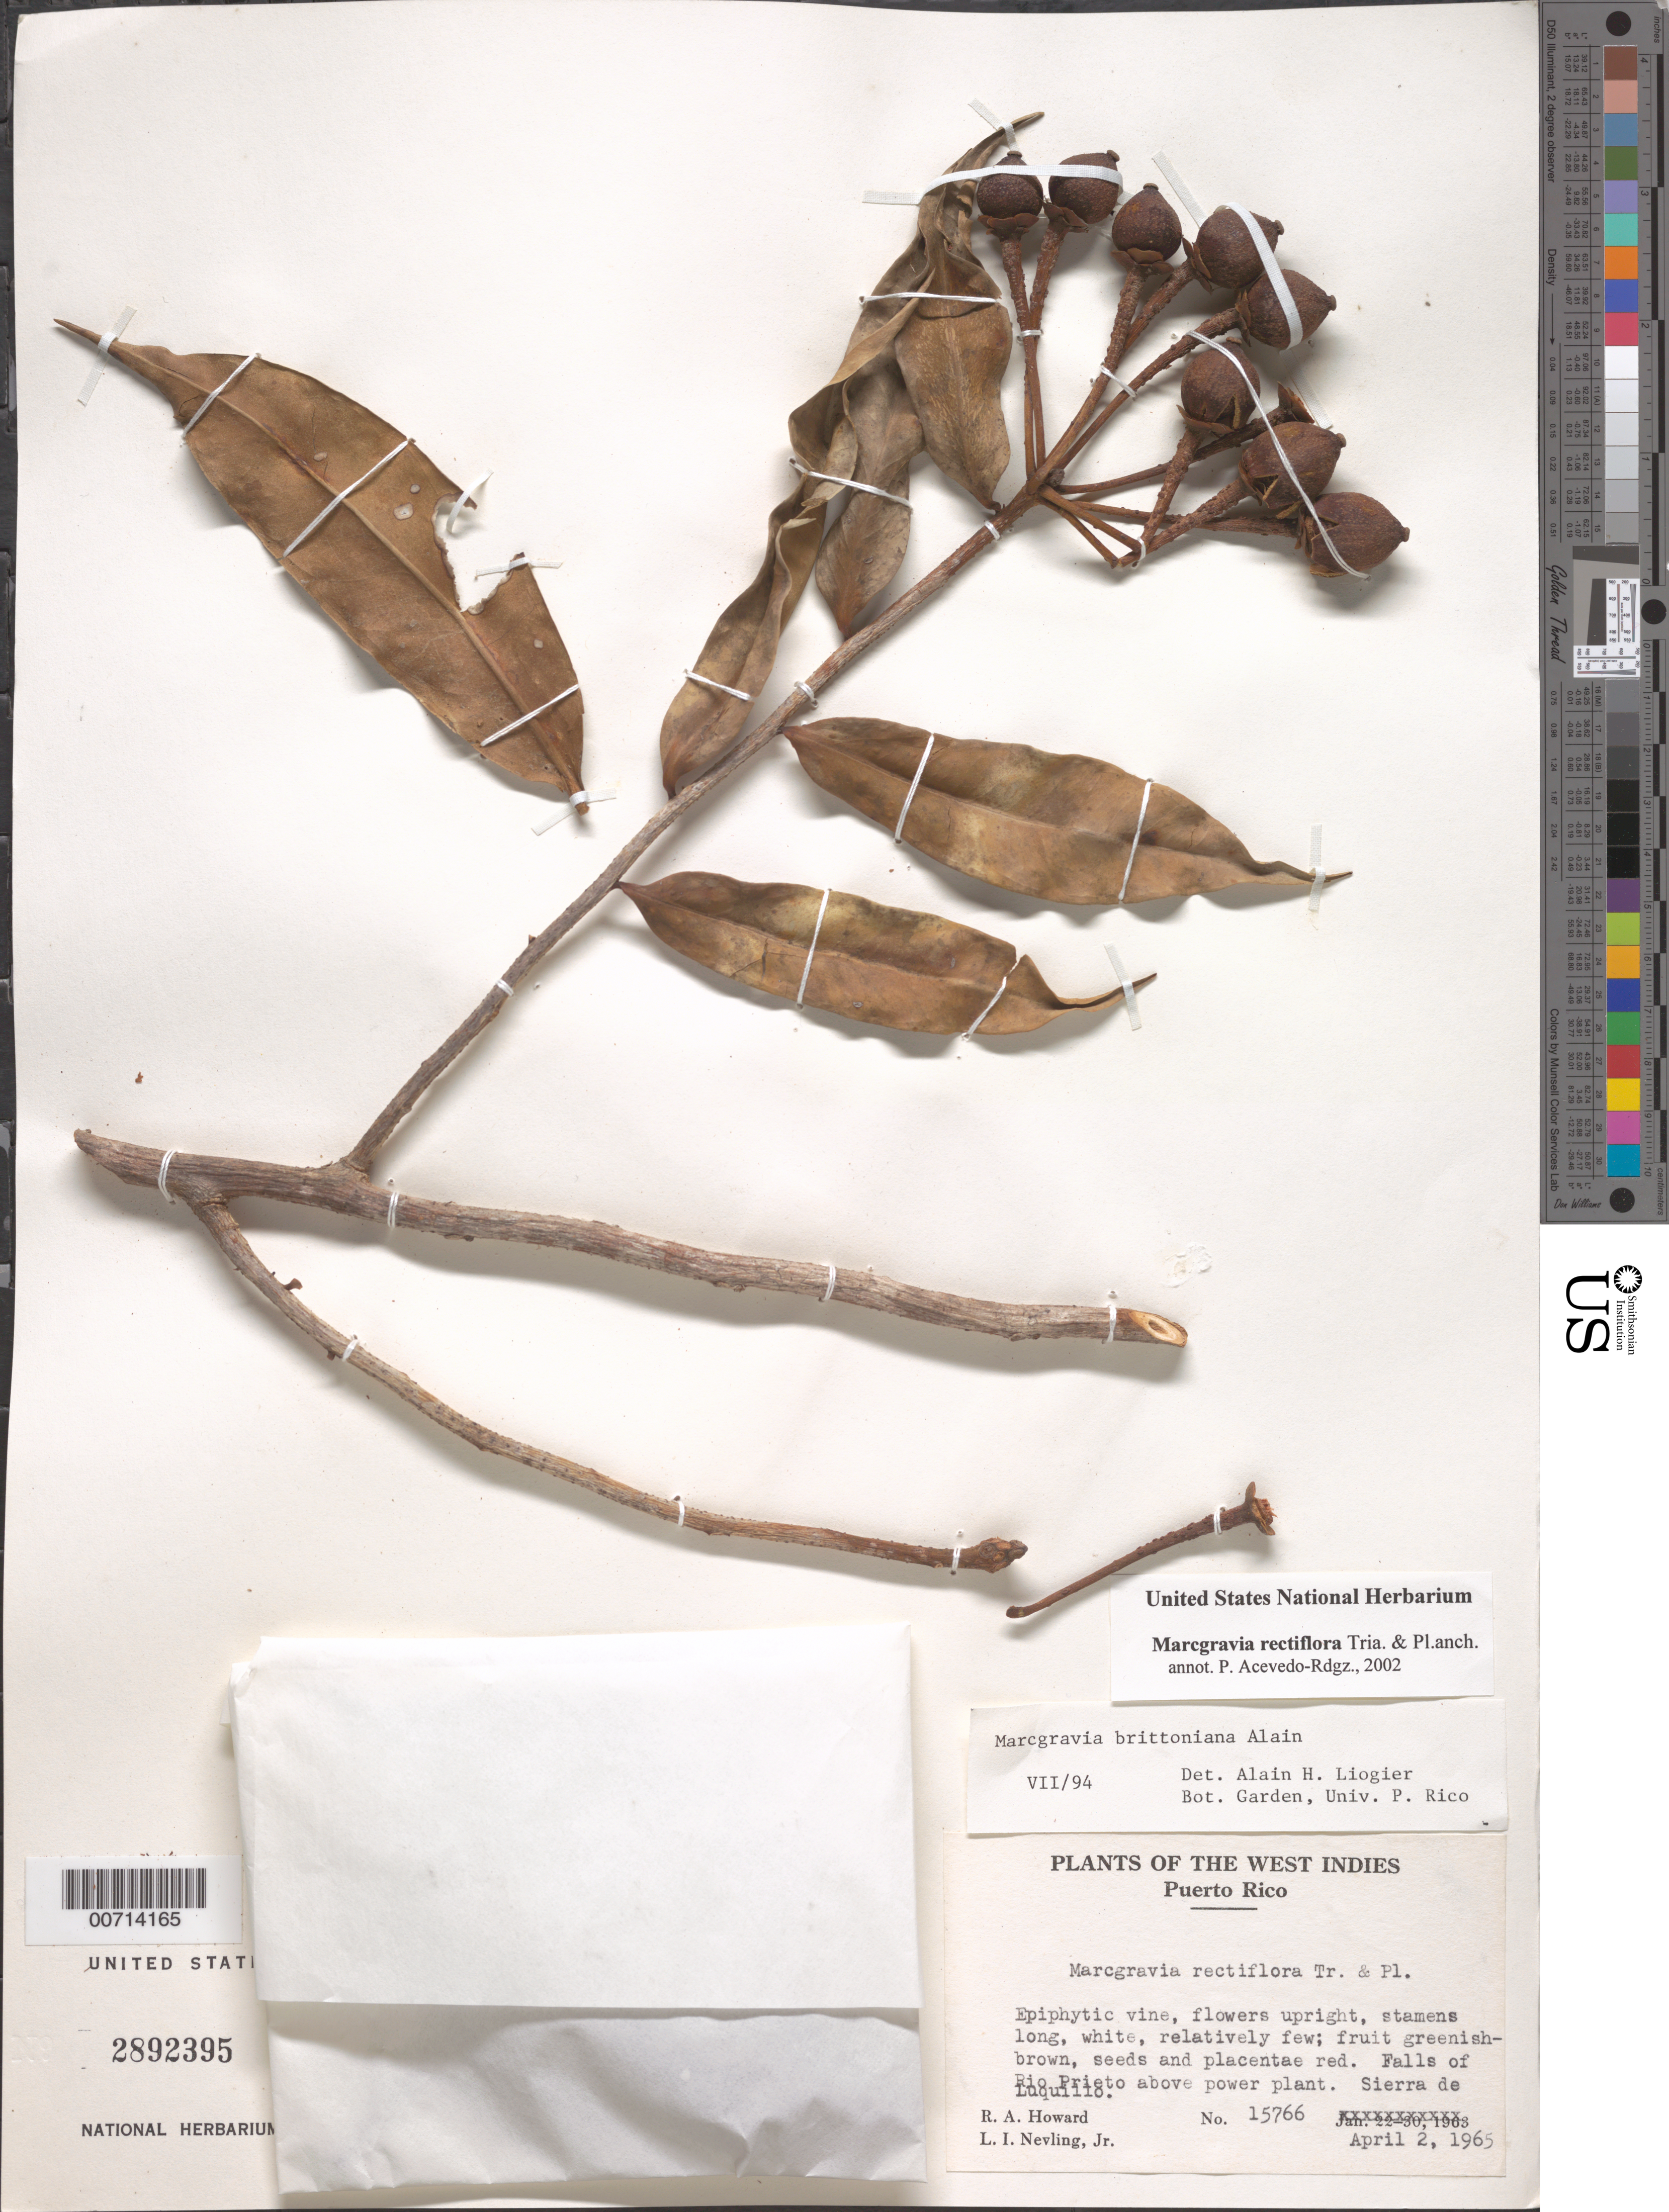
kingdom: Plantae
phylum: Tracheophyta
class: Magnoliopsida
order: Ericales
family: Marcgraviaceae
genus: Marcgravia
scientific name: Marcgravia rectiflora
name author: Triana & Planch.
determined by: Acevedo-Rodríguez, P., (BOT), Smithsonian Institution - National Museum of Natural History (UNITED STATES)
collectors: R. A. Howard & L. Nevling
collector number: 15766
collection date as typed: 02 Apr 1965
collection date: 1965-04-02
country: Puerto Rico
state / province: Luquillo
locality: Rio Prieto, falls above power plant, Sierra de Luquillo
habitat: Falls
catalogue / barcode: US 2892395